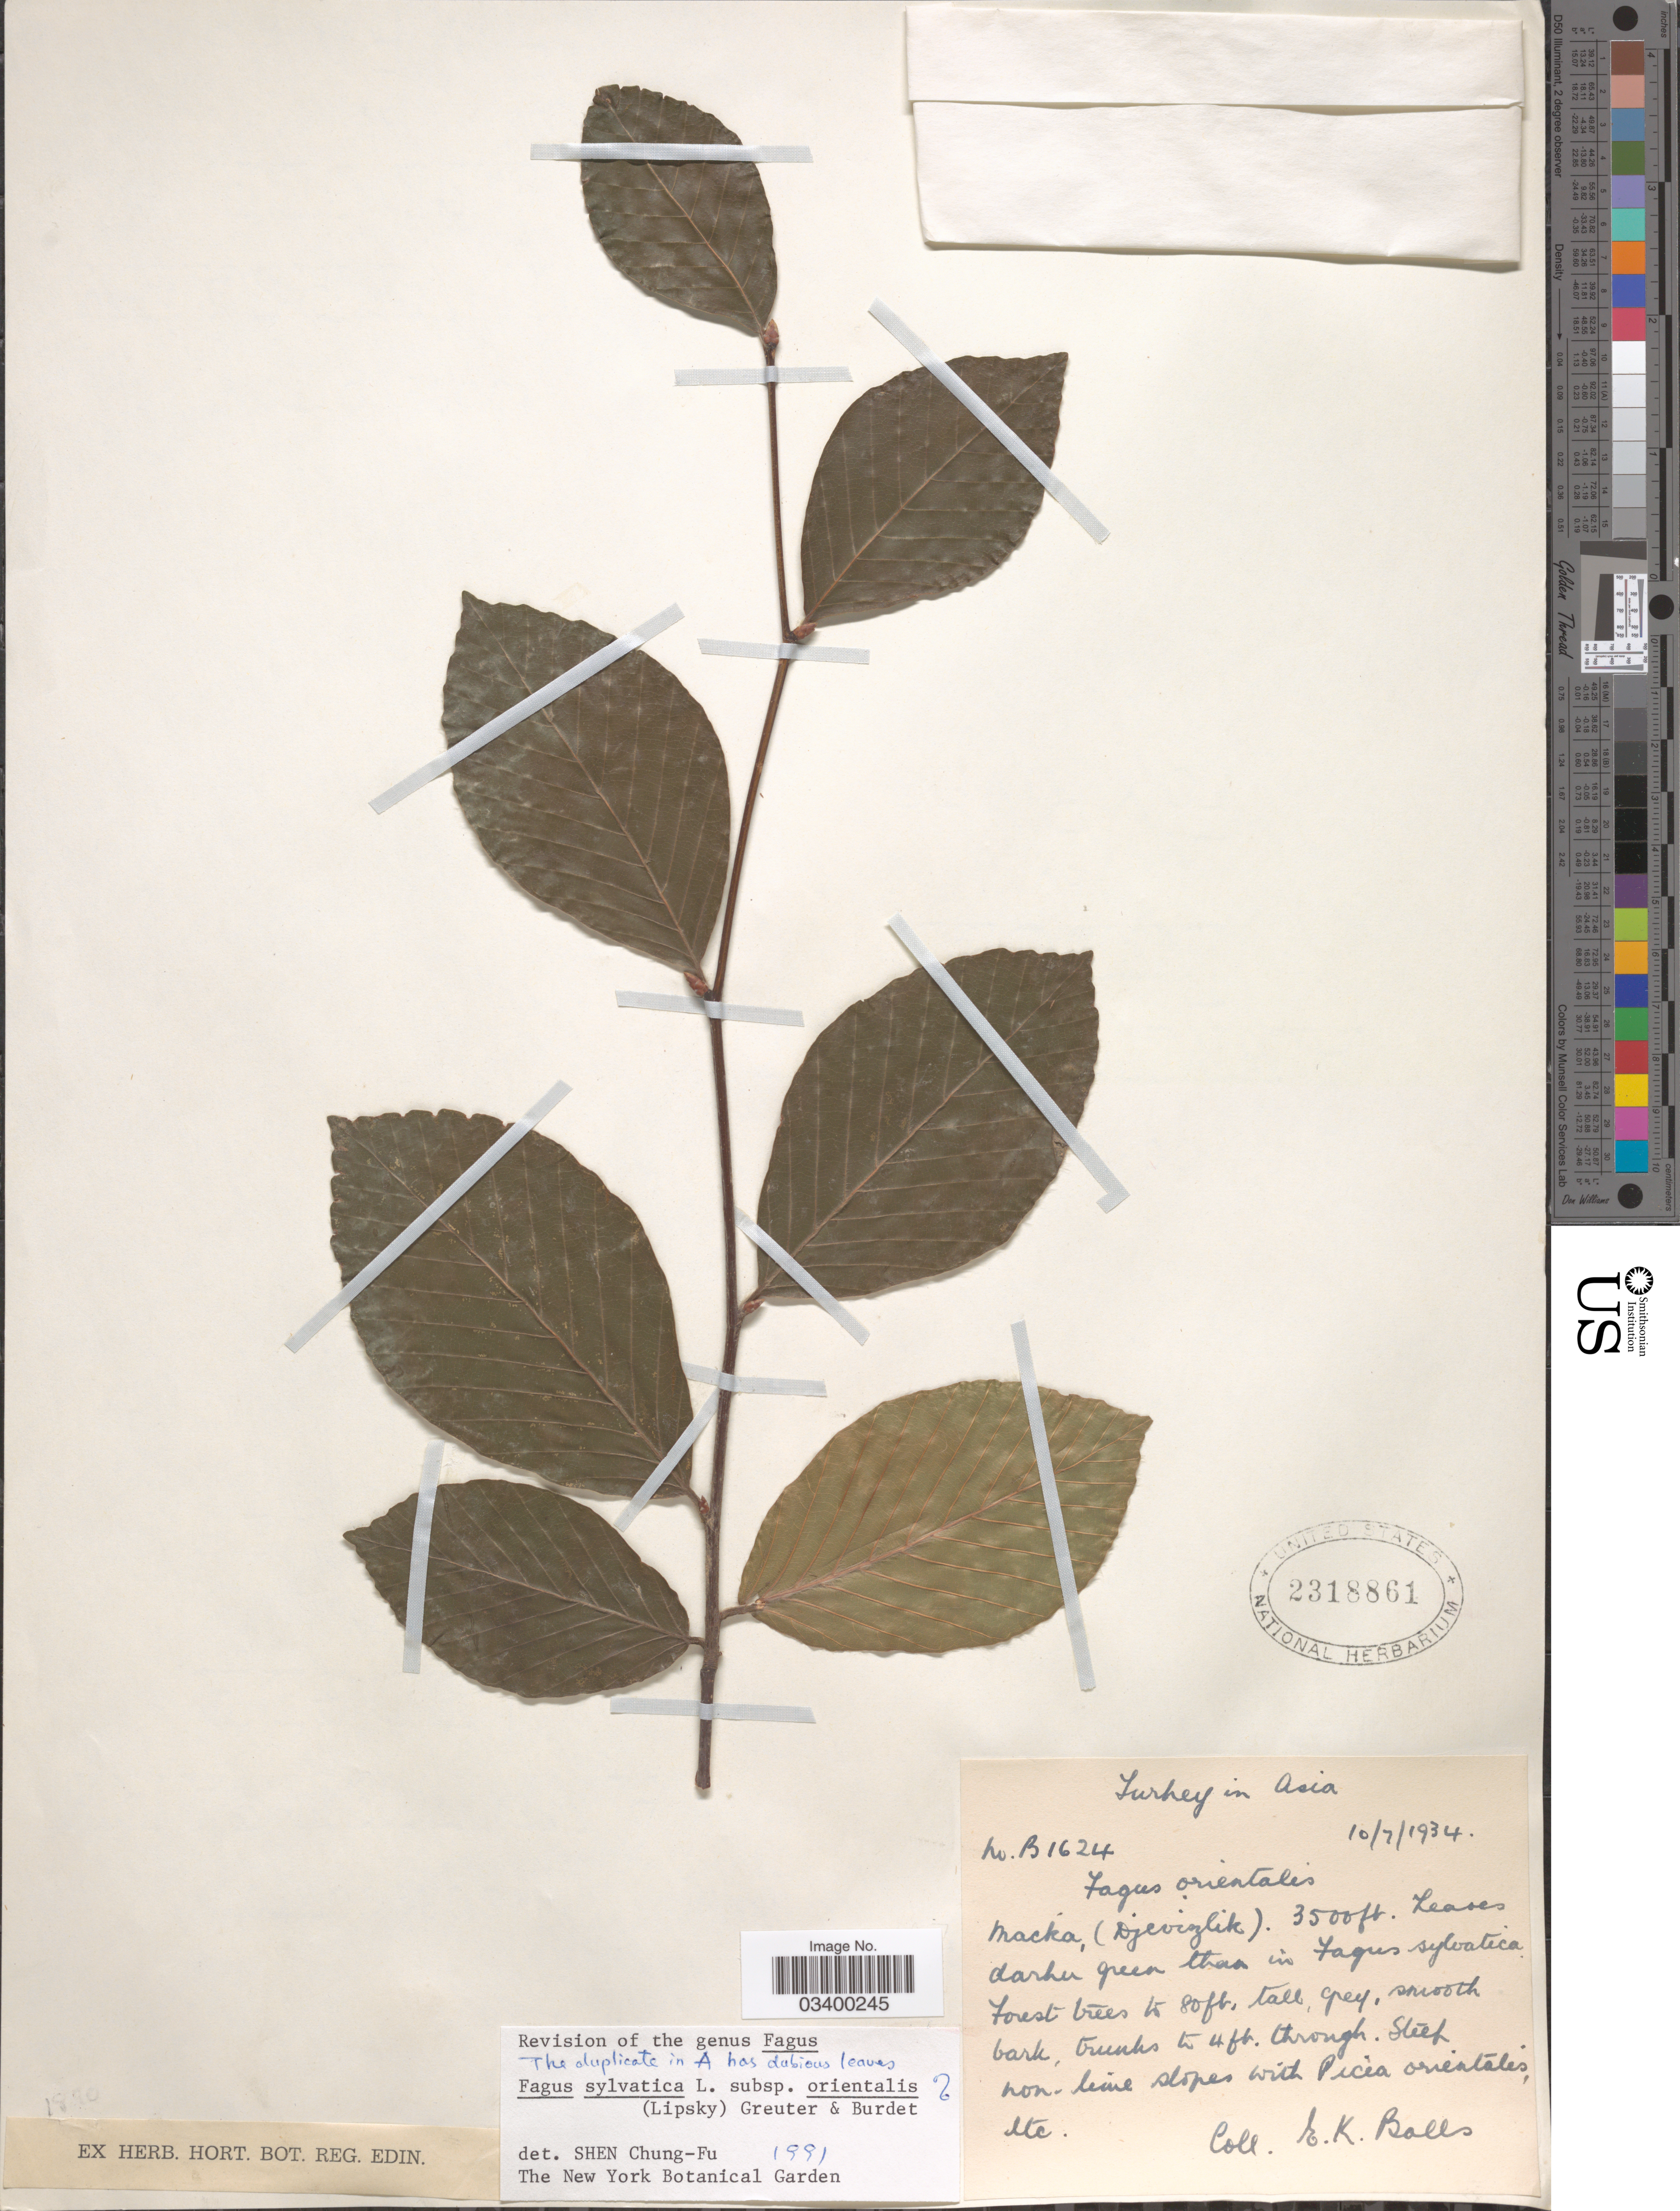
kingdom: Plantae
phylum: Tracheophyta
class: Magnoliopsida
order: Fagales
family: Fagaceae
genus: Fagus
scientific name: Fagus orientalis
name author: Lipsky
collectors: E. K. Balls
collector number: B1624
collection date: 1934-07-10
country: Turkey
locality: Asia. Macka, (Djevizlik).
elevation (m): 1067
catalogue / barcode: US 2318861